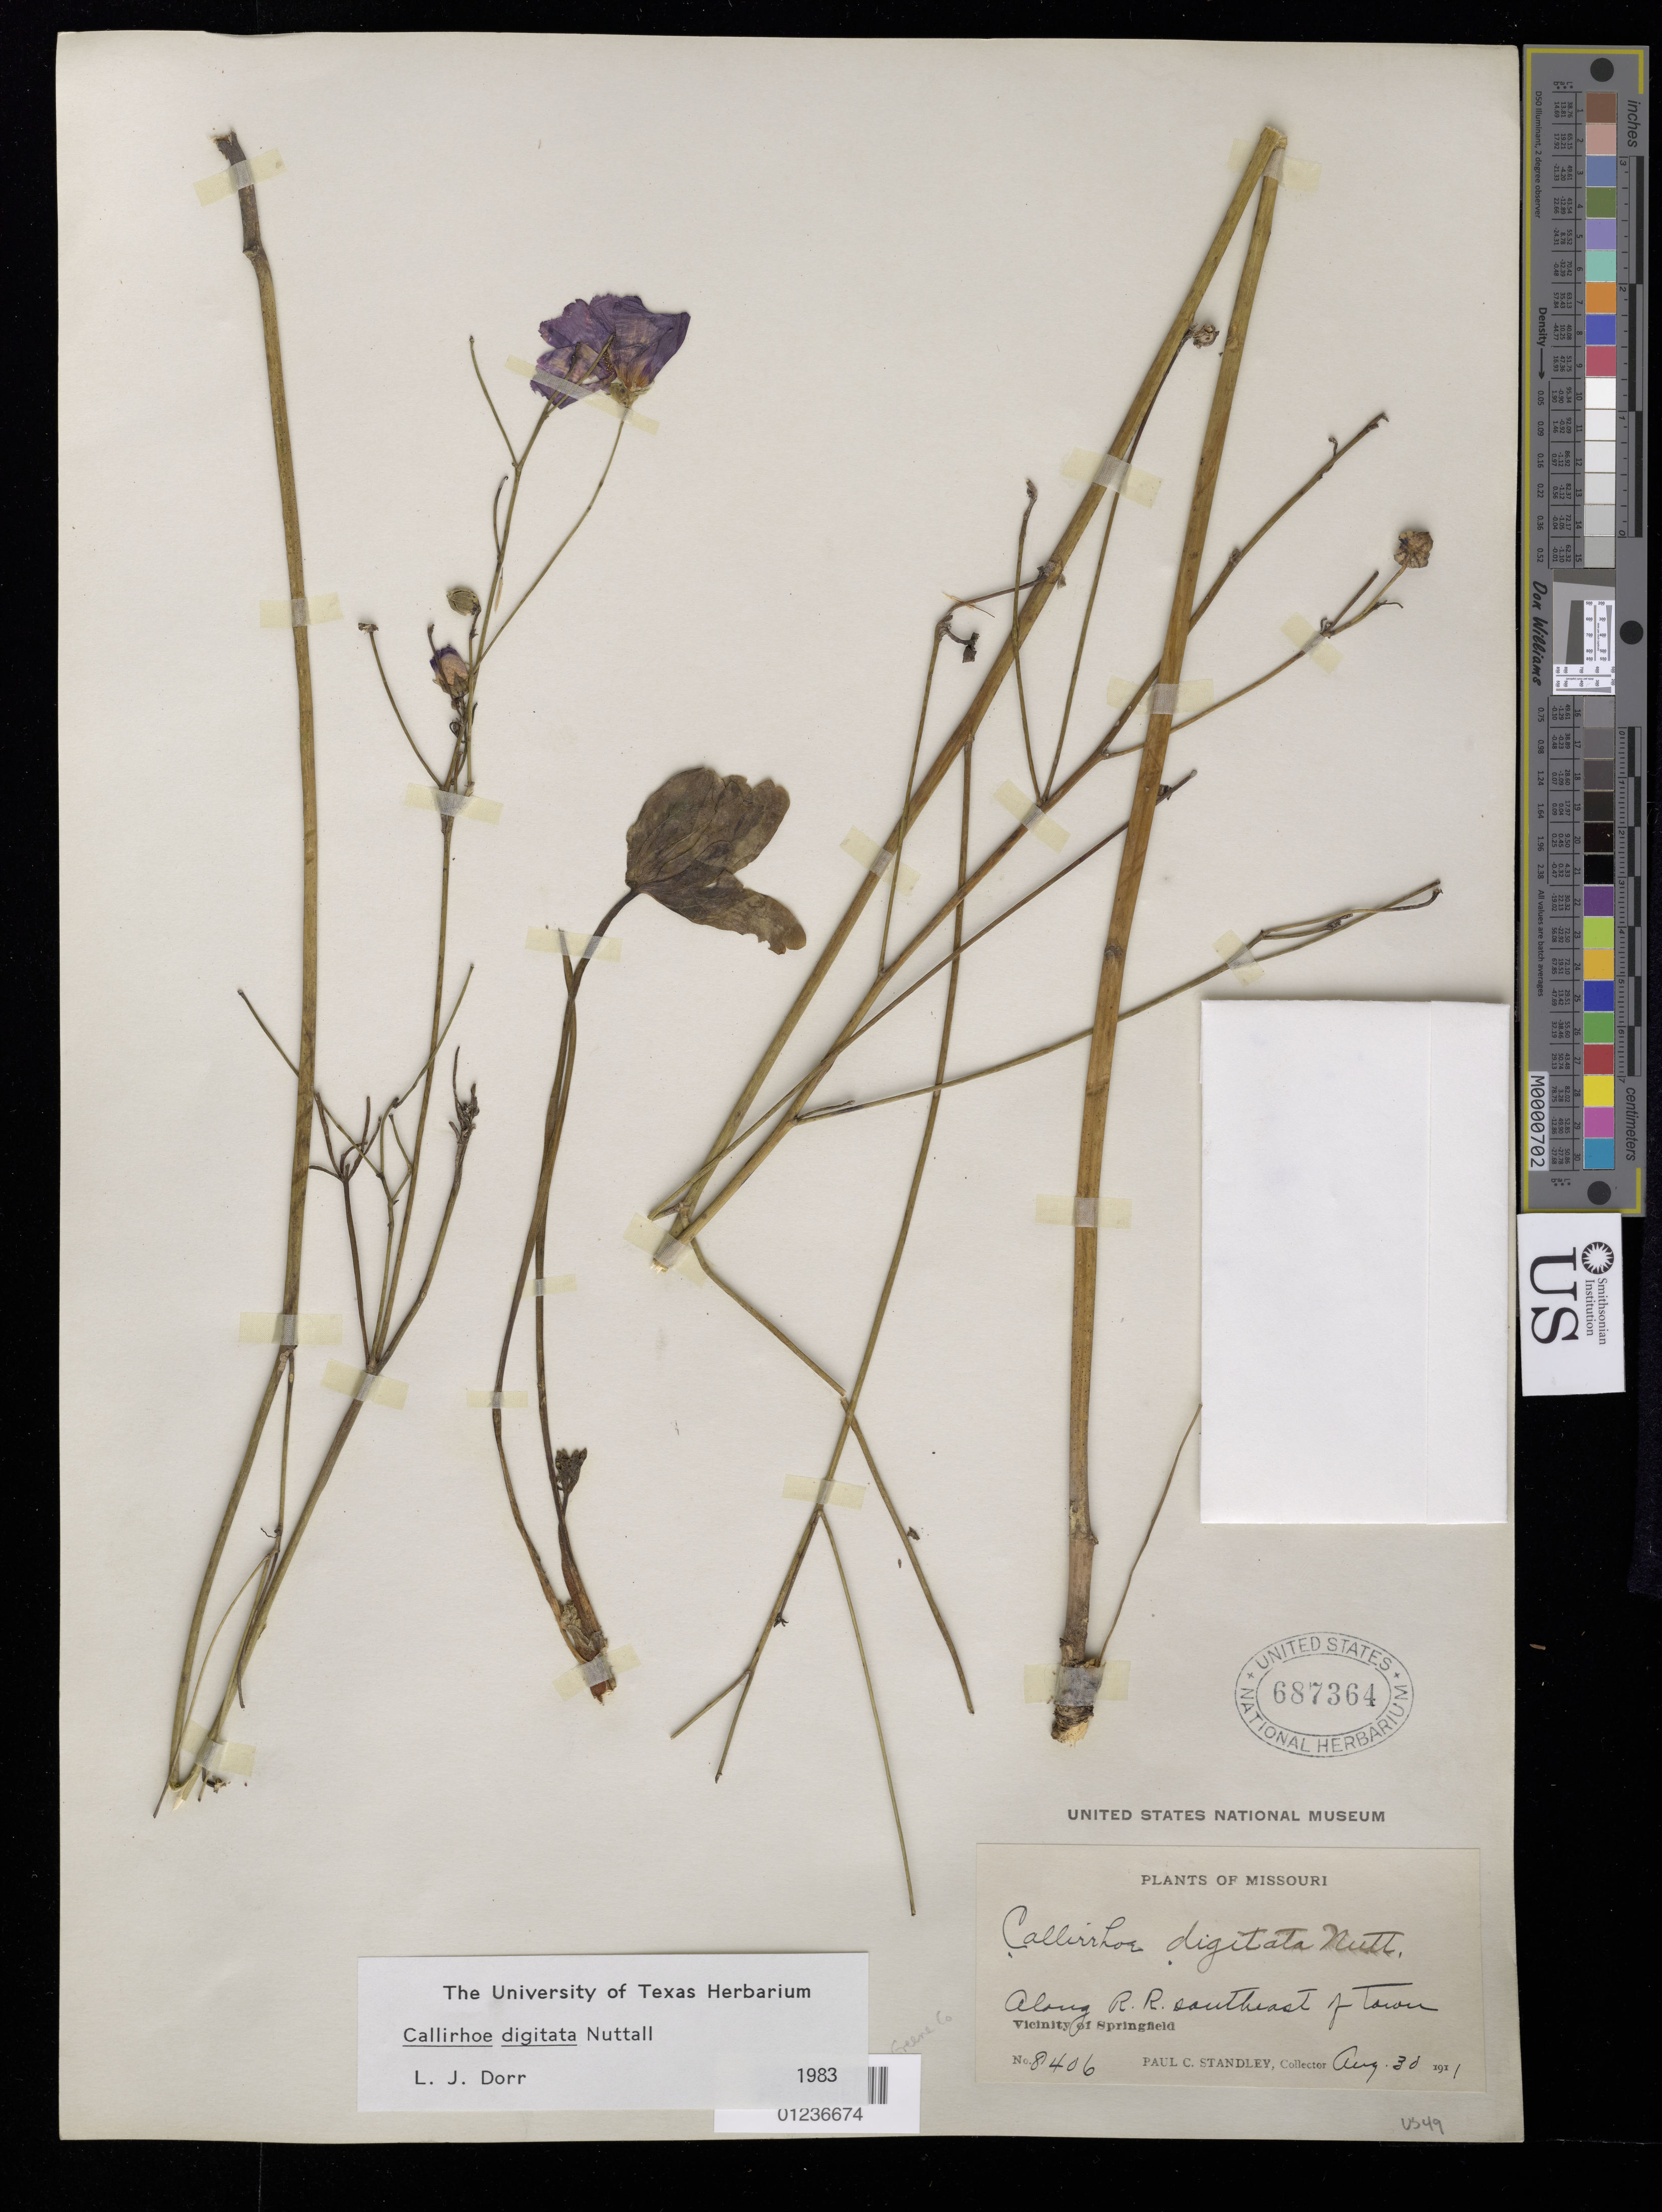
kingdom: Plantae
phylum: Tracheophyta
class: Magnoliopsida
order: Malvales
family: Malvaceae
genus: Callirhoe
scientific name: Callirhoe digitata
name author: Nutt.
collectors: P. C. Standley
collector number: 8406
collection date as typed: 30 Aug 1911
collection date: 1911-08-30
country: United States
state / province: Missouri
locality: Vicinity of Springfield.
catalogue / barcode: US 687364